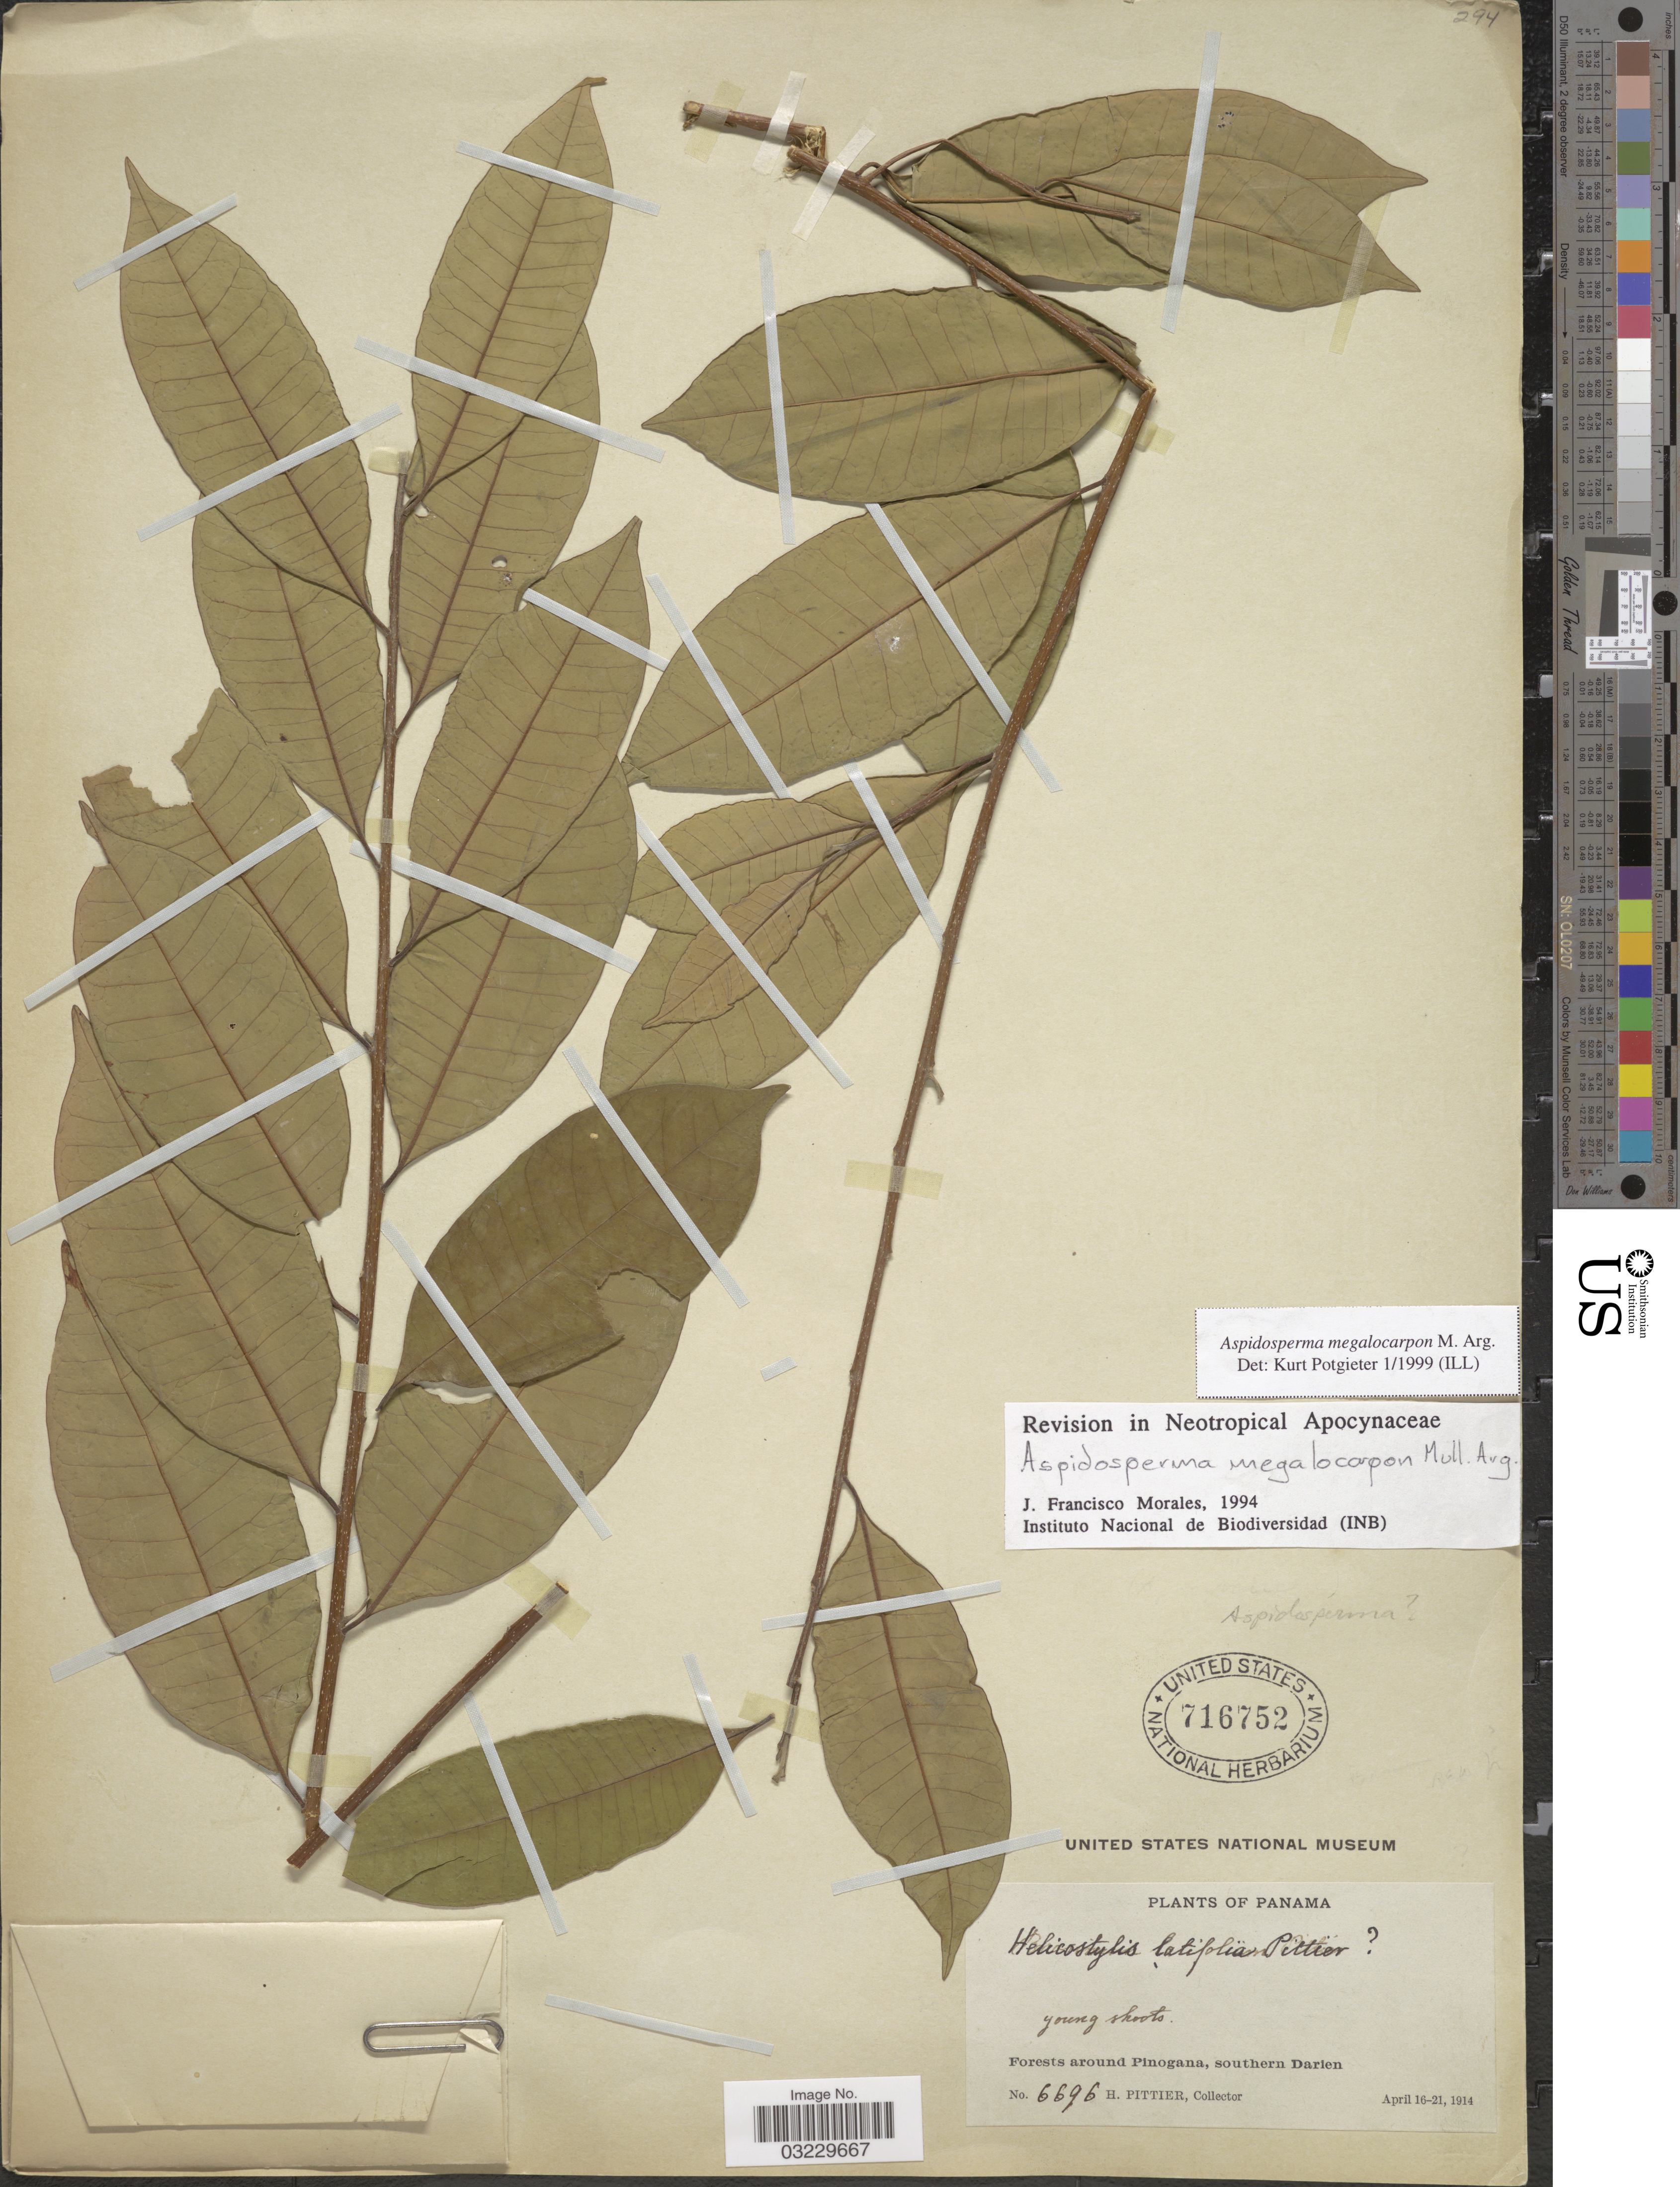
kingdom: Plantae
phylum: Tracheophyta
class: Magnoliopsida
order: Gentianales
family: Apocynaceae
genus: Aspidosperma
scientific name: Aspidosperma megalocarpon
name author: Müll. Arg.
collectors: H. F. Pittier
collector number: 6696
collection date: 1914-04-16/1914-04-21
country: Panama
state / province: Darién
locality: Forests around Pinogana, southern Darien.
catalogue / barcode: US 716752